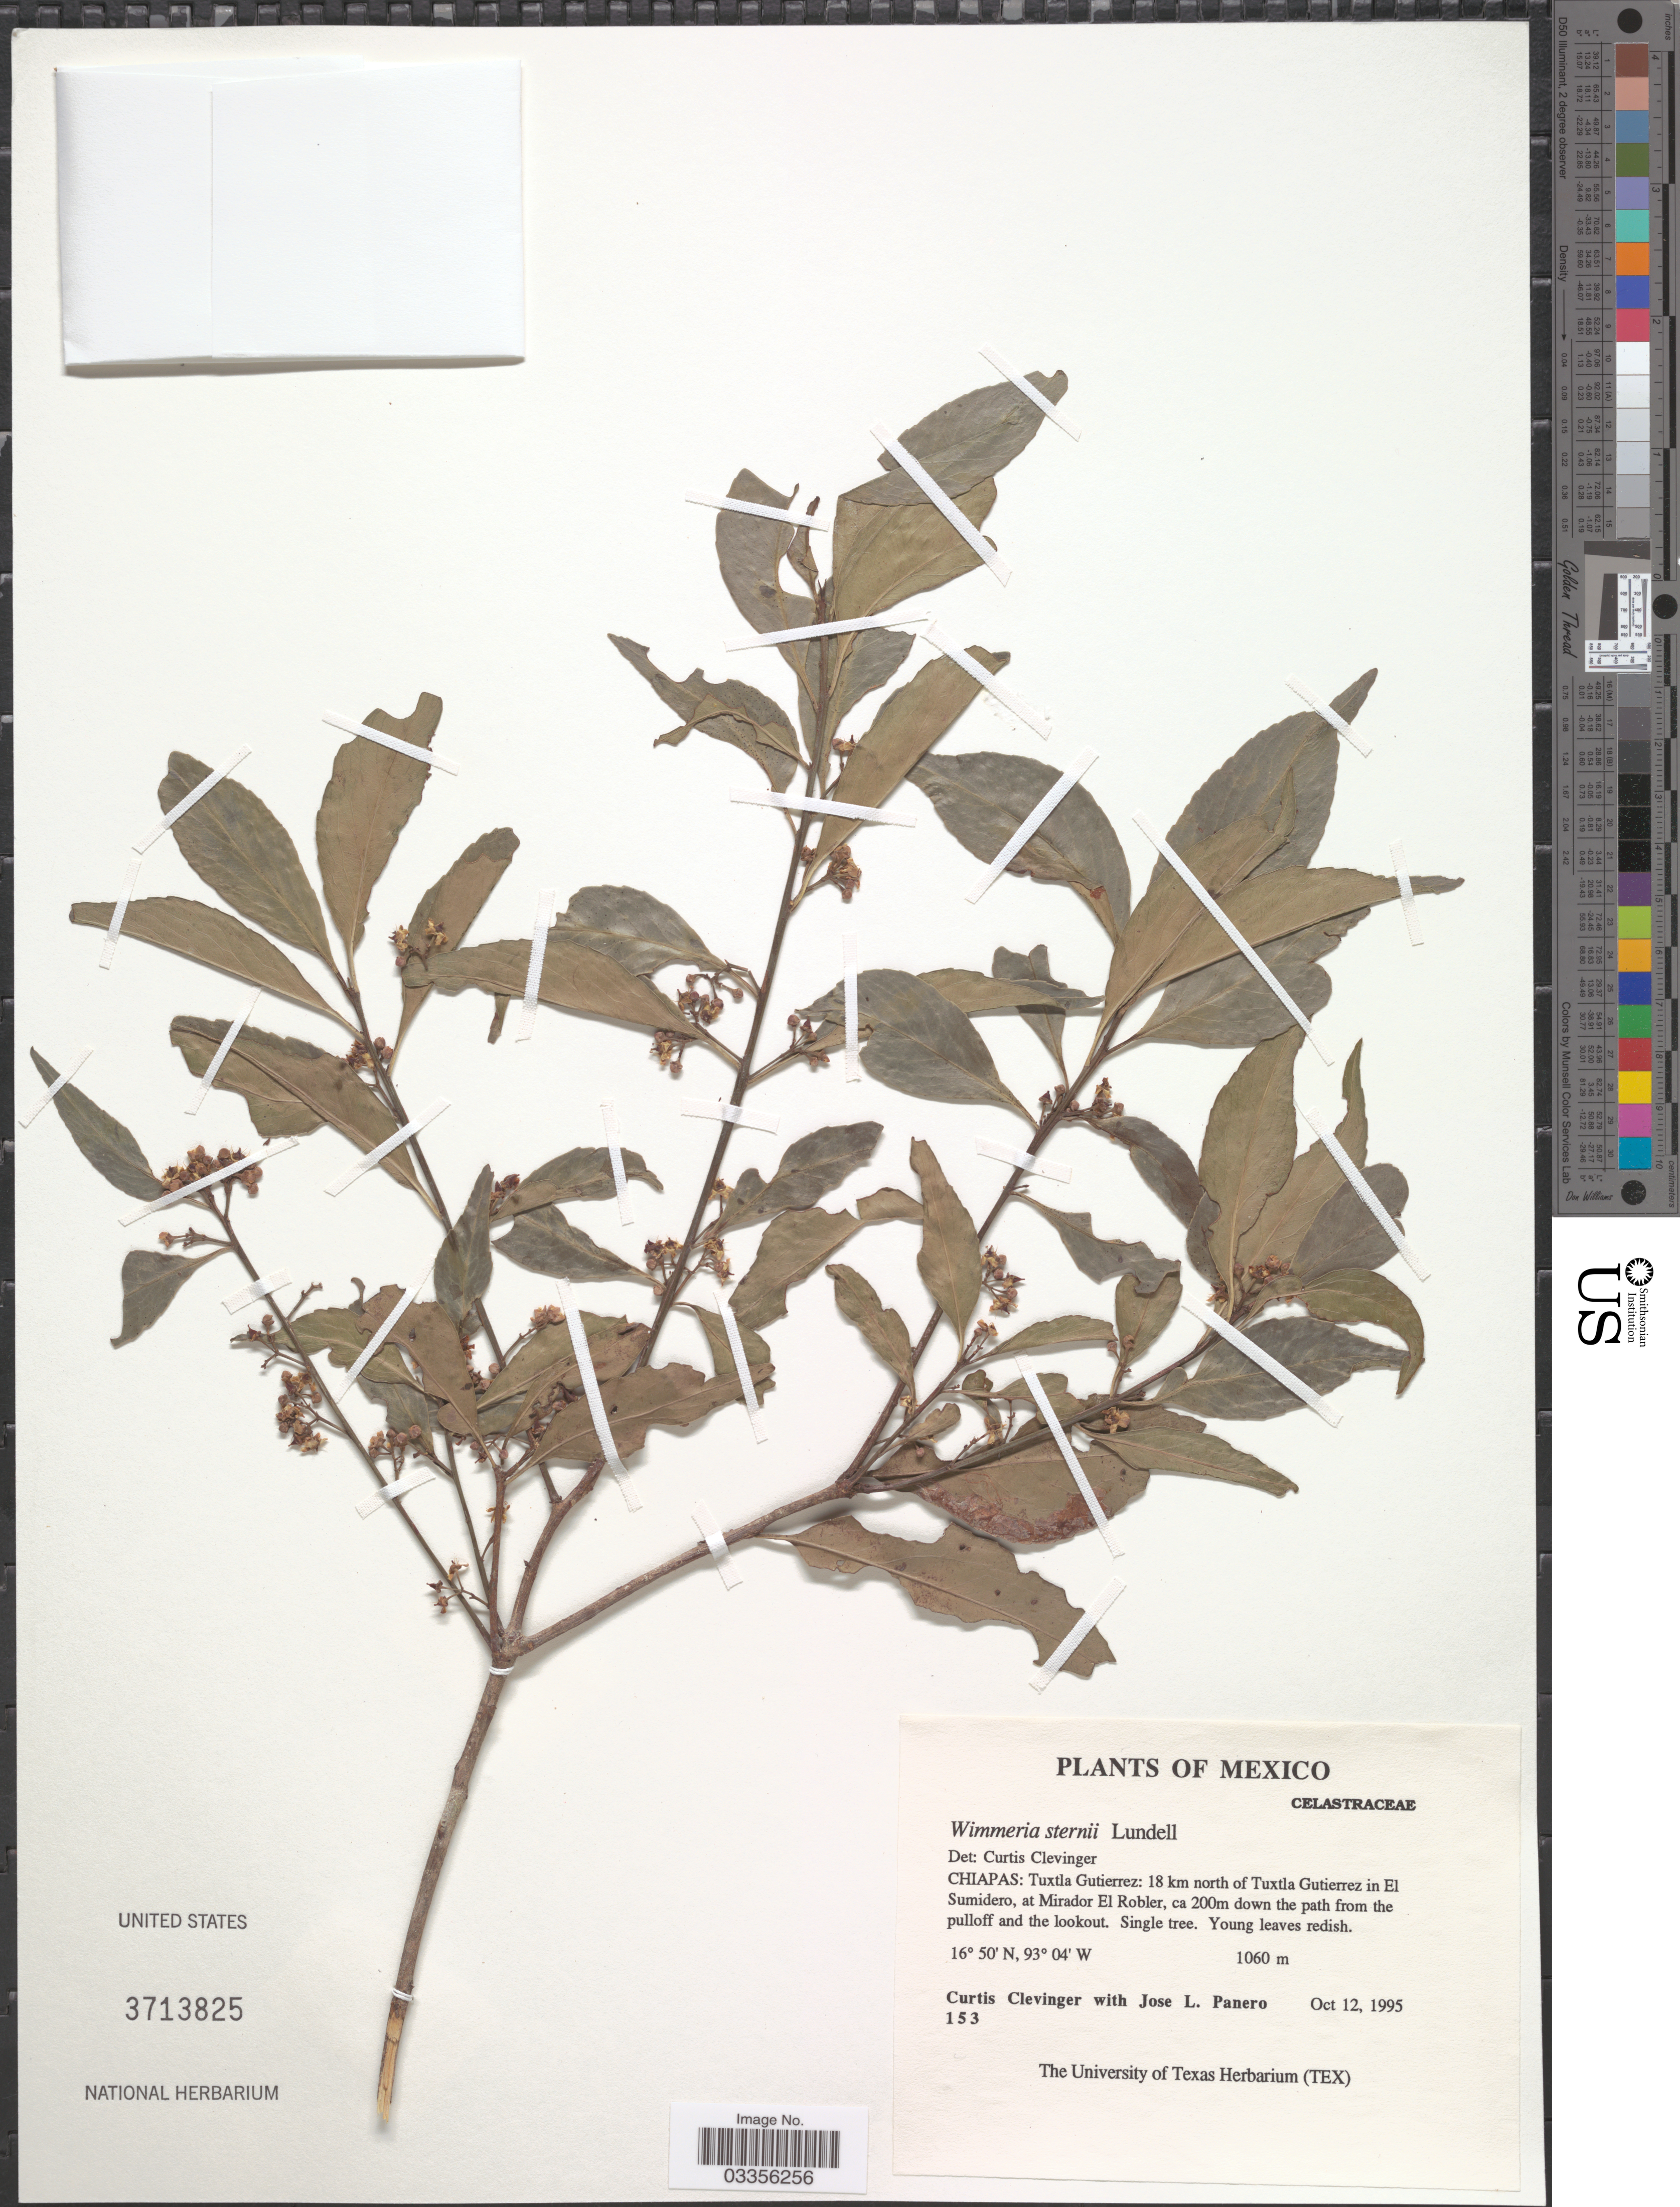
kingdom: Plantae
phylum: Tracheophyta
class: Magnoliopsida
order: Celastrales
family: Celastraceae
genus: Wimmeria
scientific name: Wimmeria sternii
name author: Lundell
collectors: C. Clevinger & J. L. Panero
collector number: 153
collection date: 1995-10-12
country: Mexico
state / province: Chiapas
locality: Tuxtla Gutierrez: 18 km north of Tuxtla Gutierrez in El Sumidero, at Mirador El Robler, ca 200m down the path from the pulloff and the lookout.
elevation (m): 1060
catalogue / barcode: US 3713825